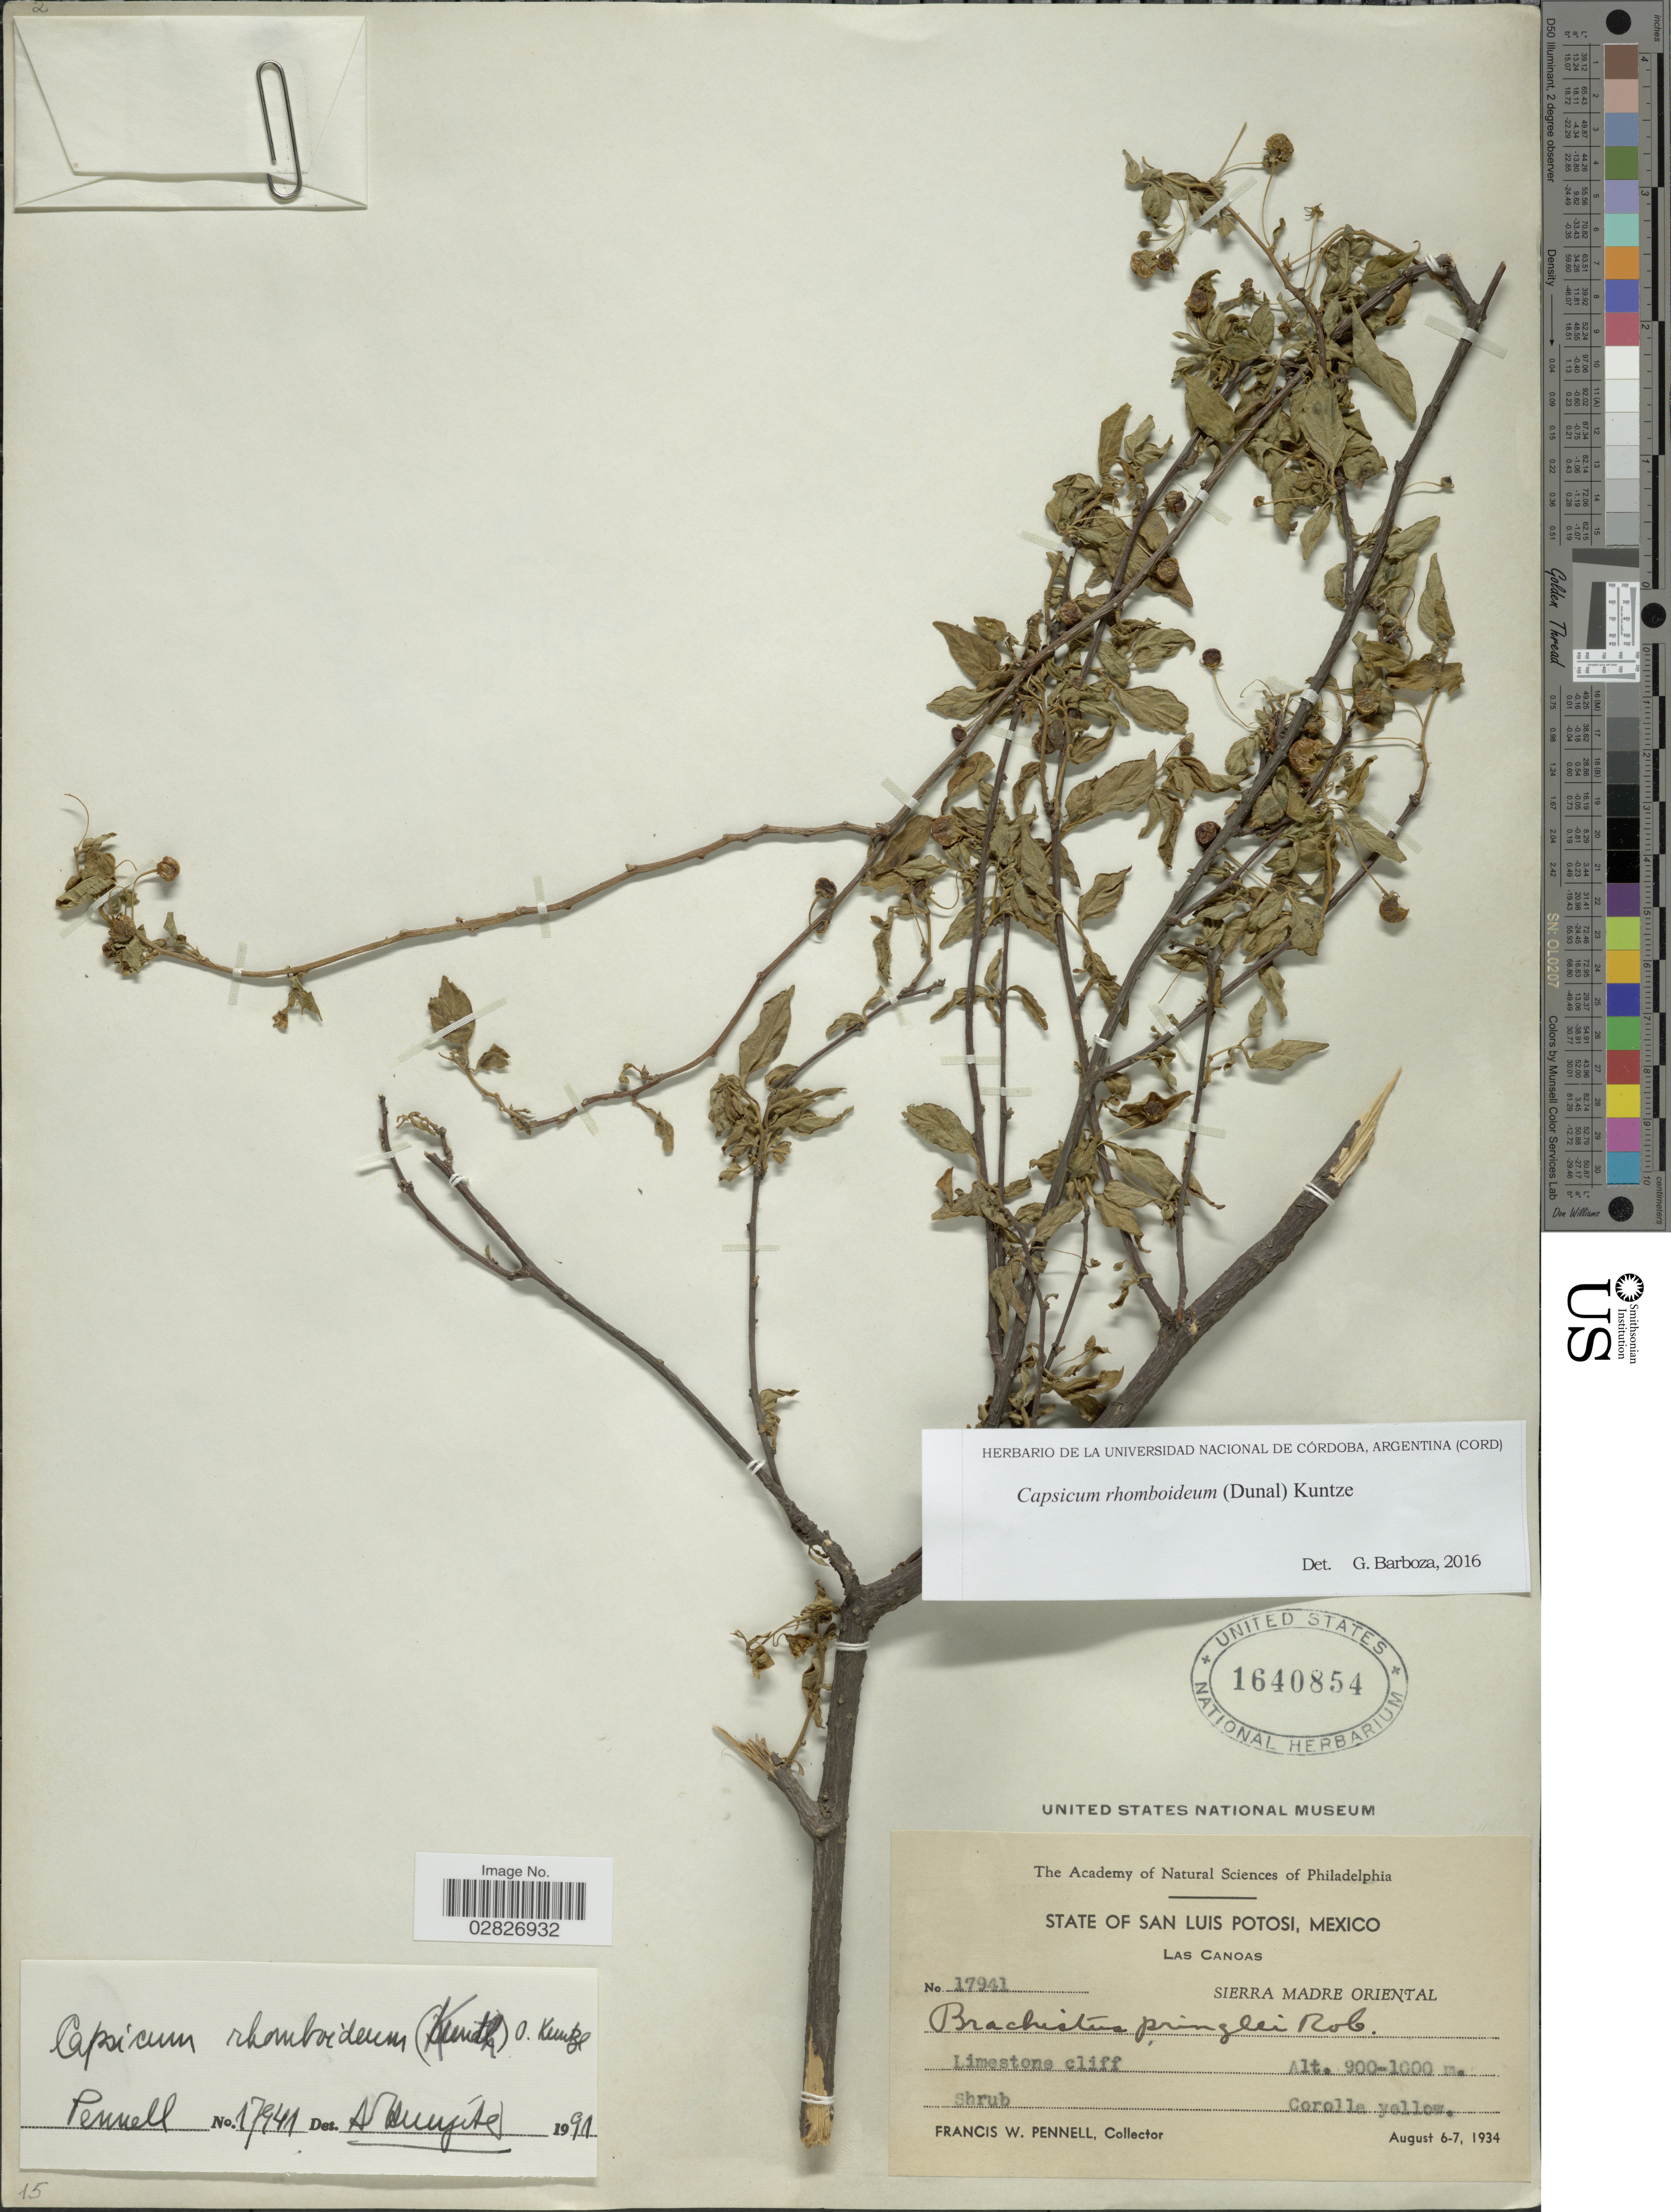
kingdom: Plantae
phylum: Tracheophyta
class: Magnoliopsida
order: Solanales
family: Solanaceae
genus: Capsicum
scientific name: Capsicum rhomboideum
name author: (Humb. & Bonpl. ex Dunal) Kuntze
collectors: F. W. Pennell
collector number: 17941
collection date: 1934-08-06/1934-08-07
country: Mexico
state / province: San Luis Potosí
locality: Las Canoas, Sierra Madre Oriental, Limestone cliff.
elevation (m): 900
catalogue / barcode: US 1640854